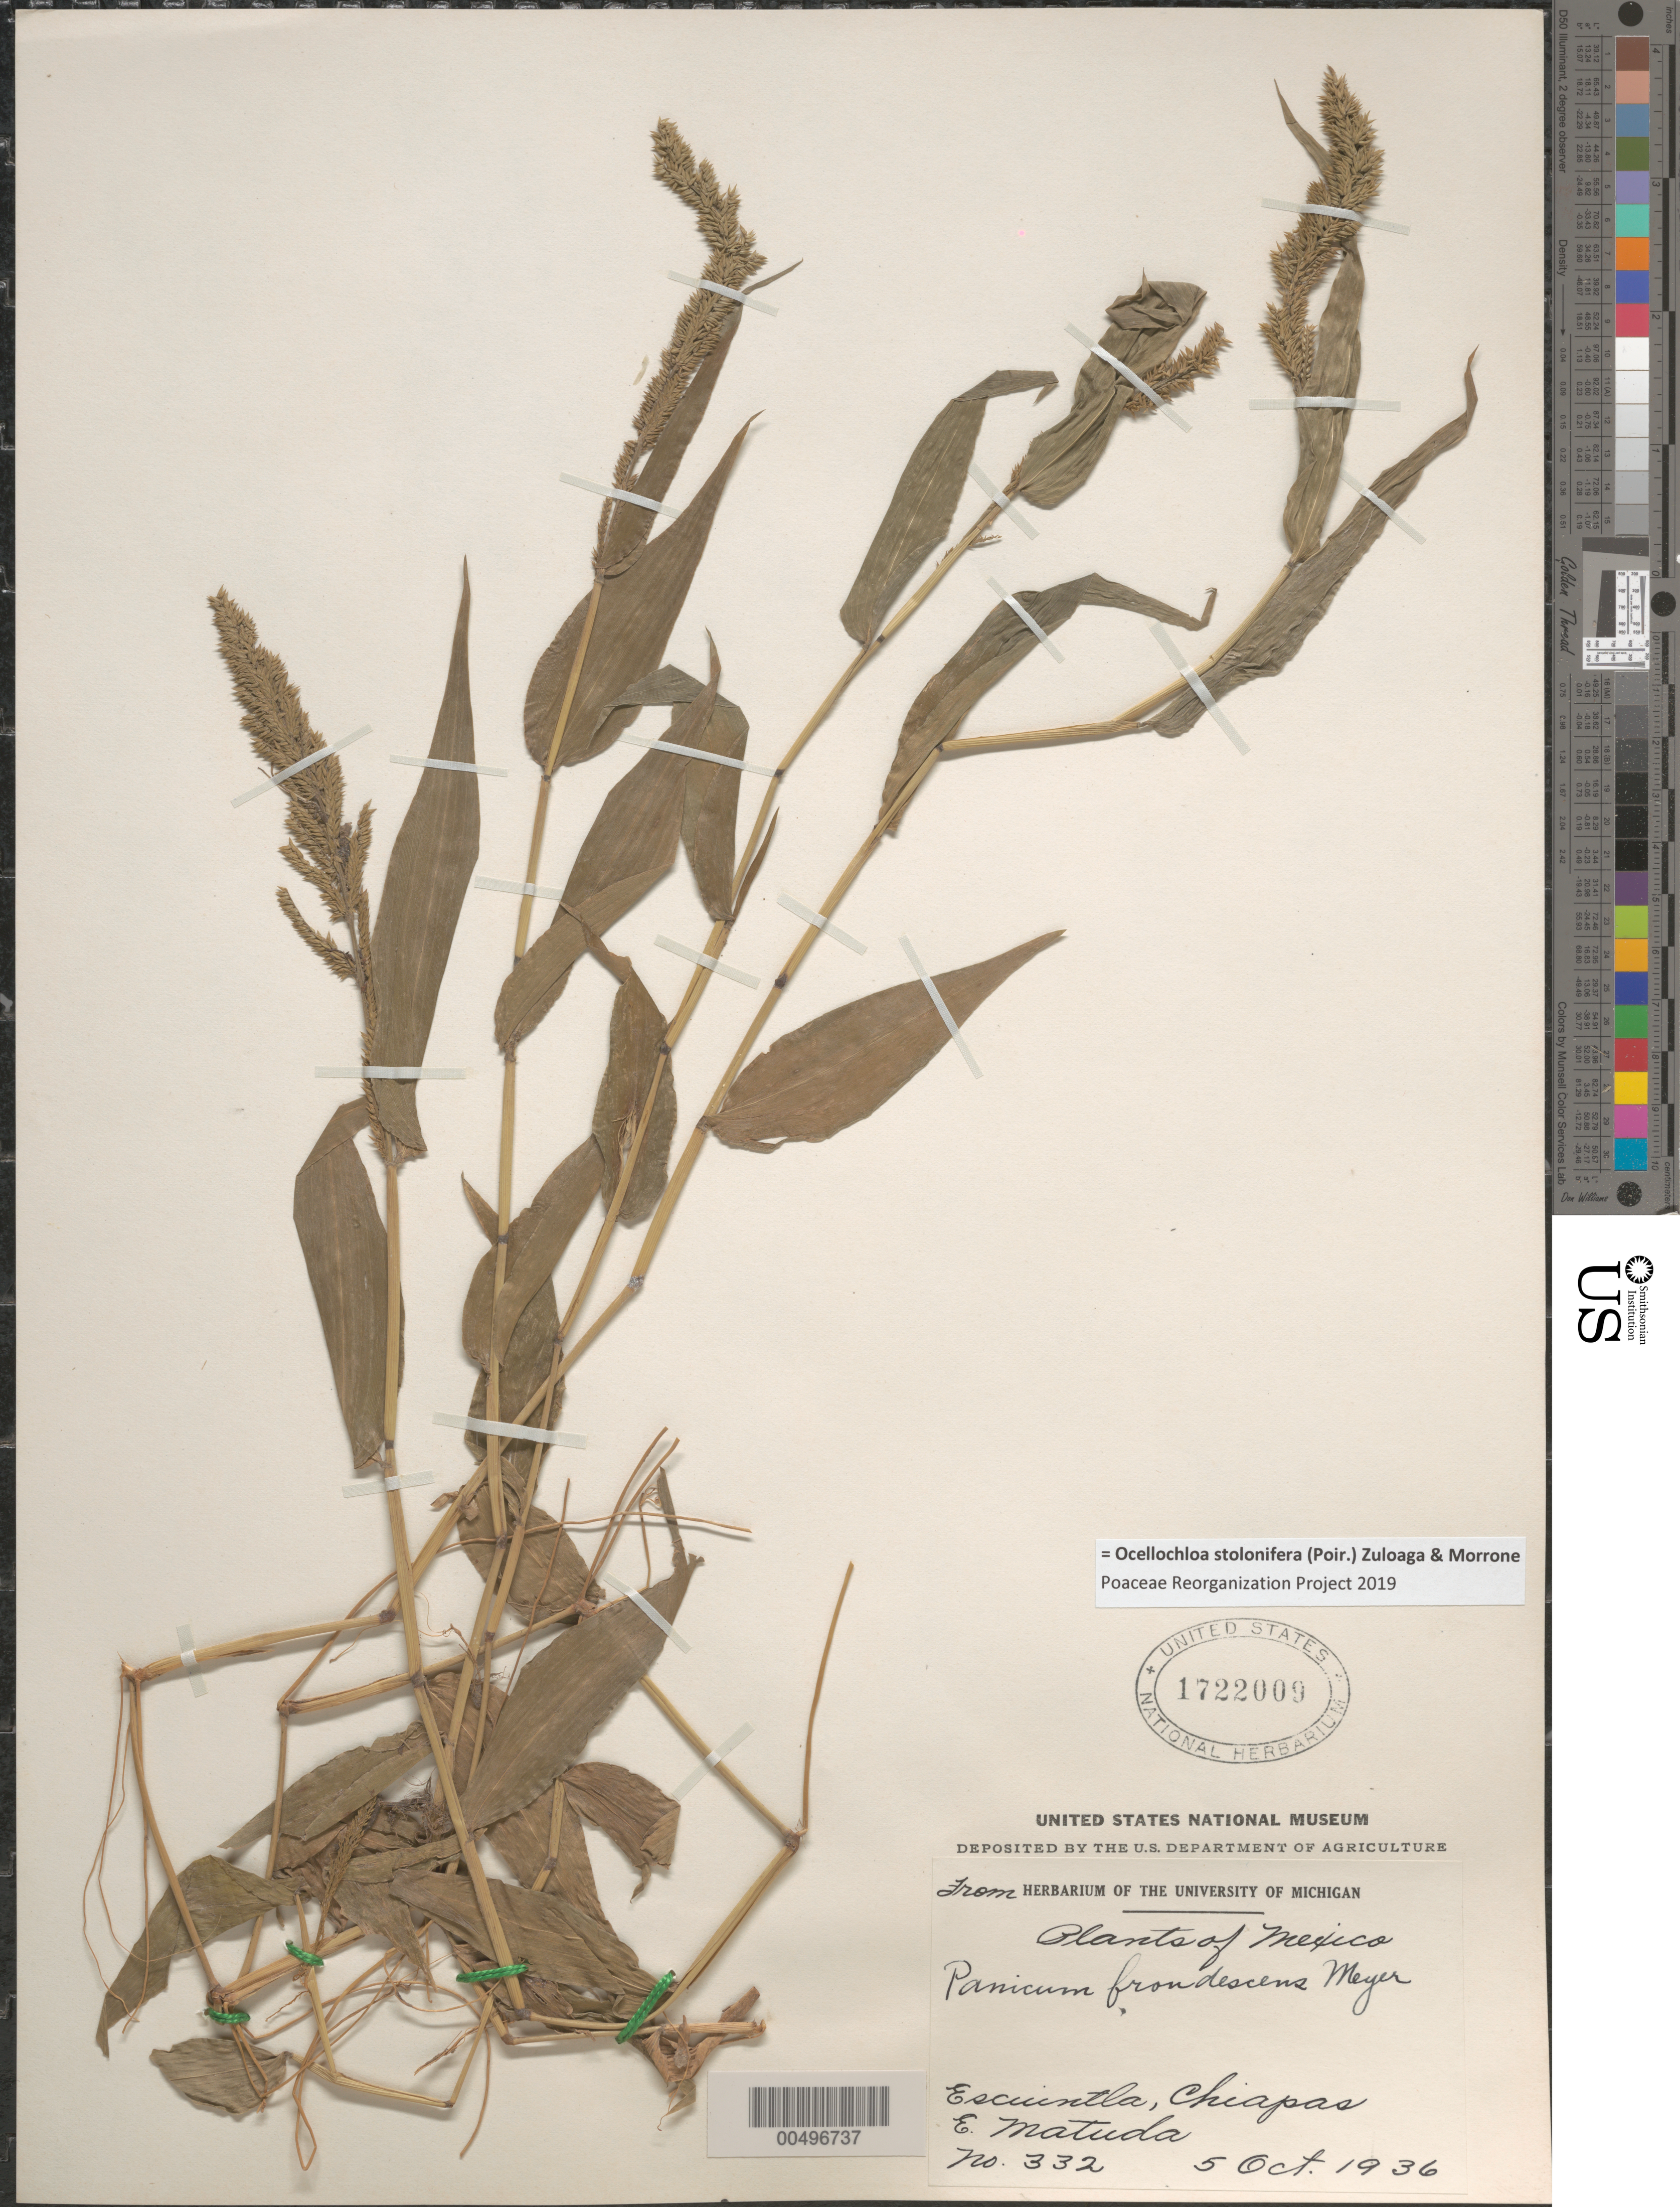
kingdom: Plantae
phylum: Tracheophyta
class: Liliopsida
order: Poales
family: Poaceae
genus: Panicum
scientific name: Panicum stoloniferum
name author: Poir. in Lam.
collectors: E. Matuda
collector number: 332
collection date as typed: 5 Oct 1936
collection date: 1936-10-05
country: Mexico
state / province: Chiapas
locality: Escuintla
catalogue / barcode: US 1722009